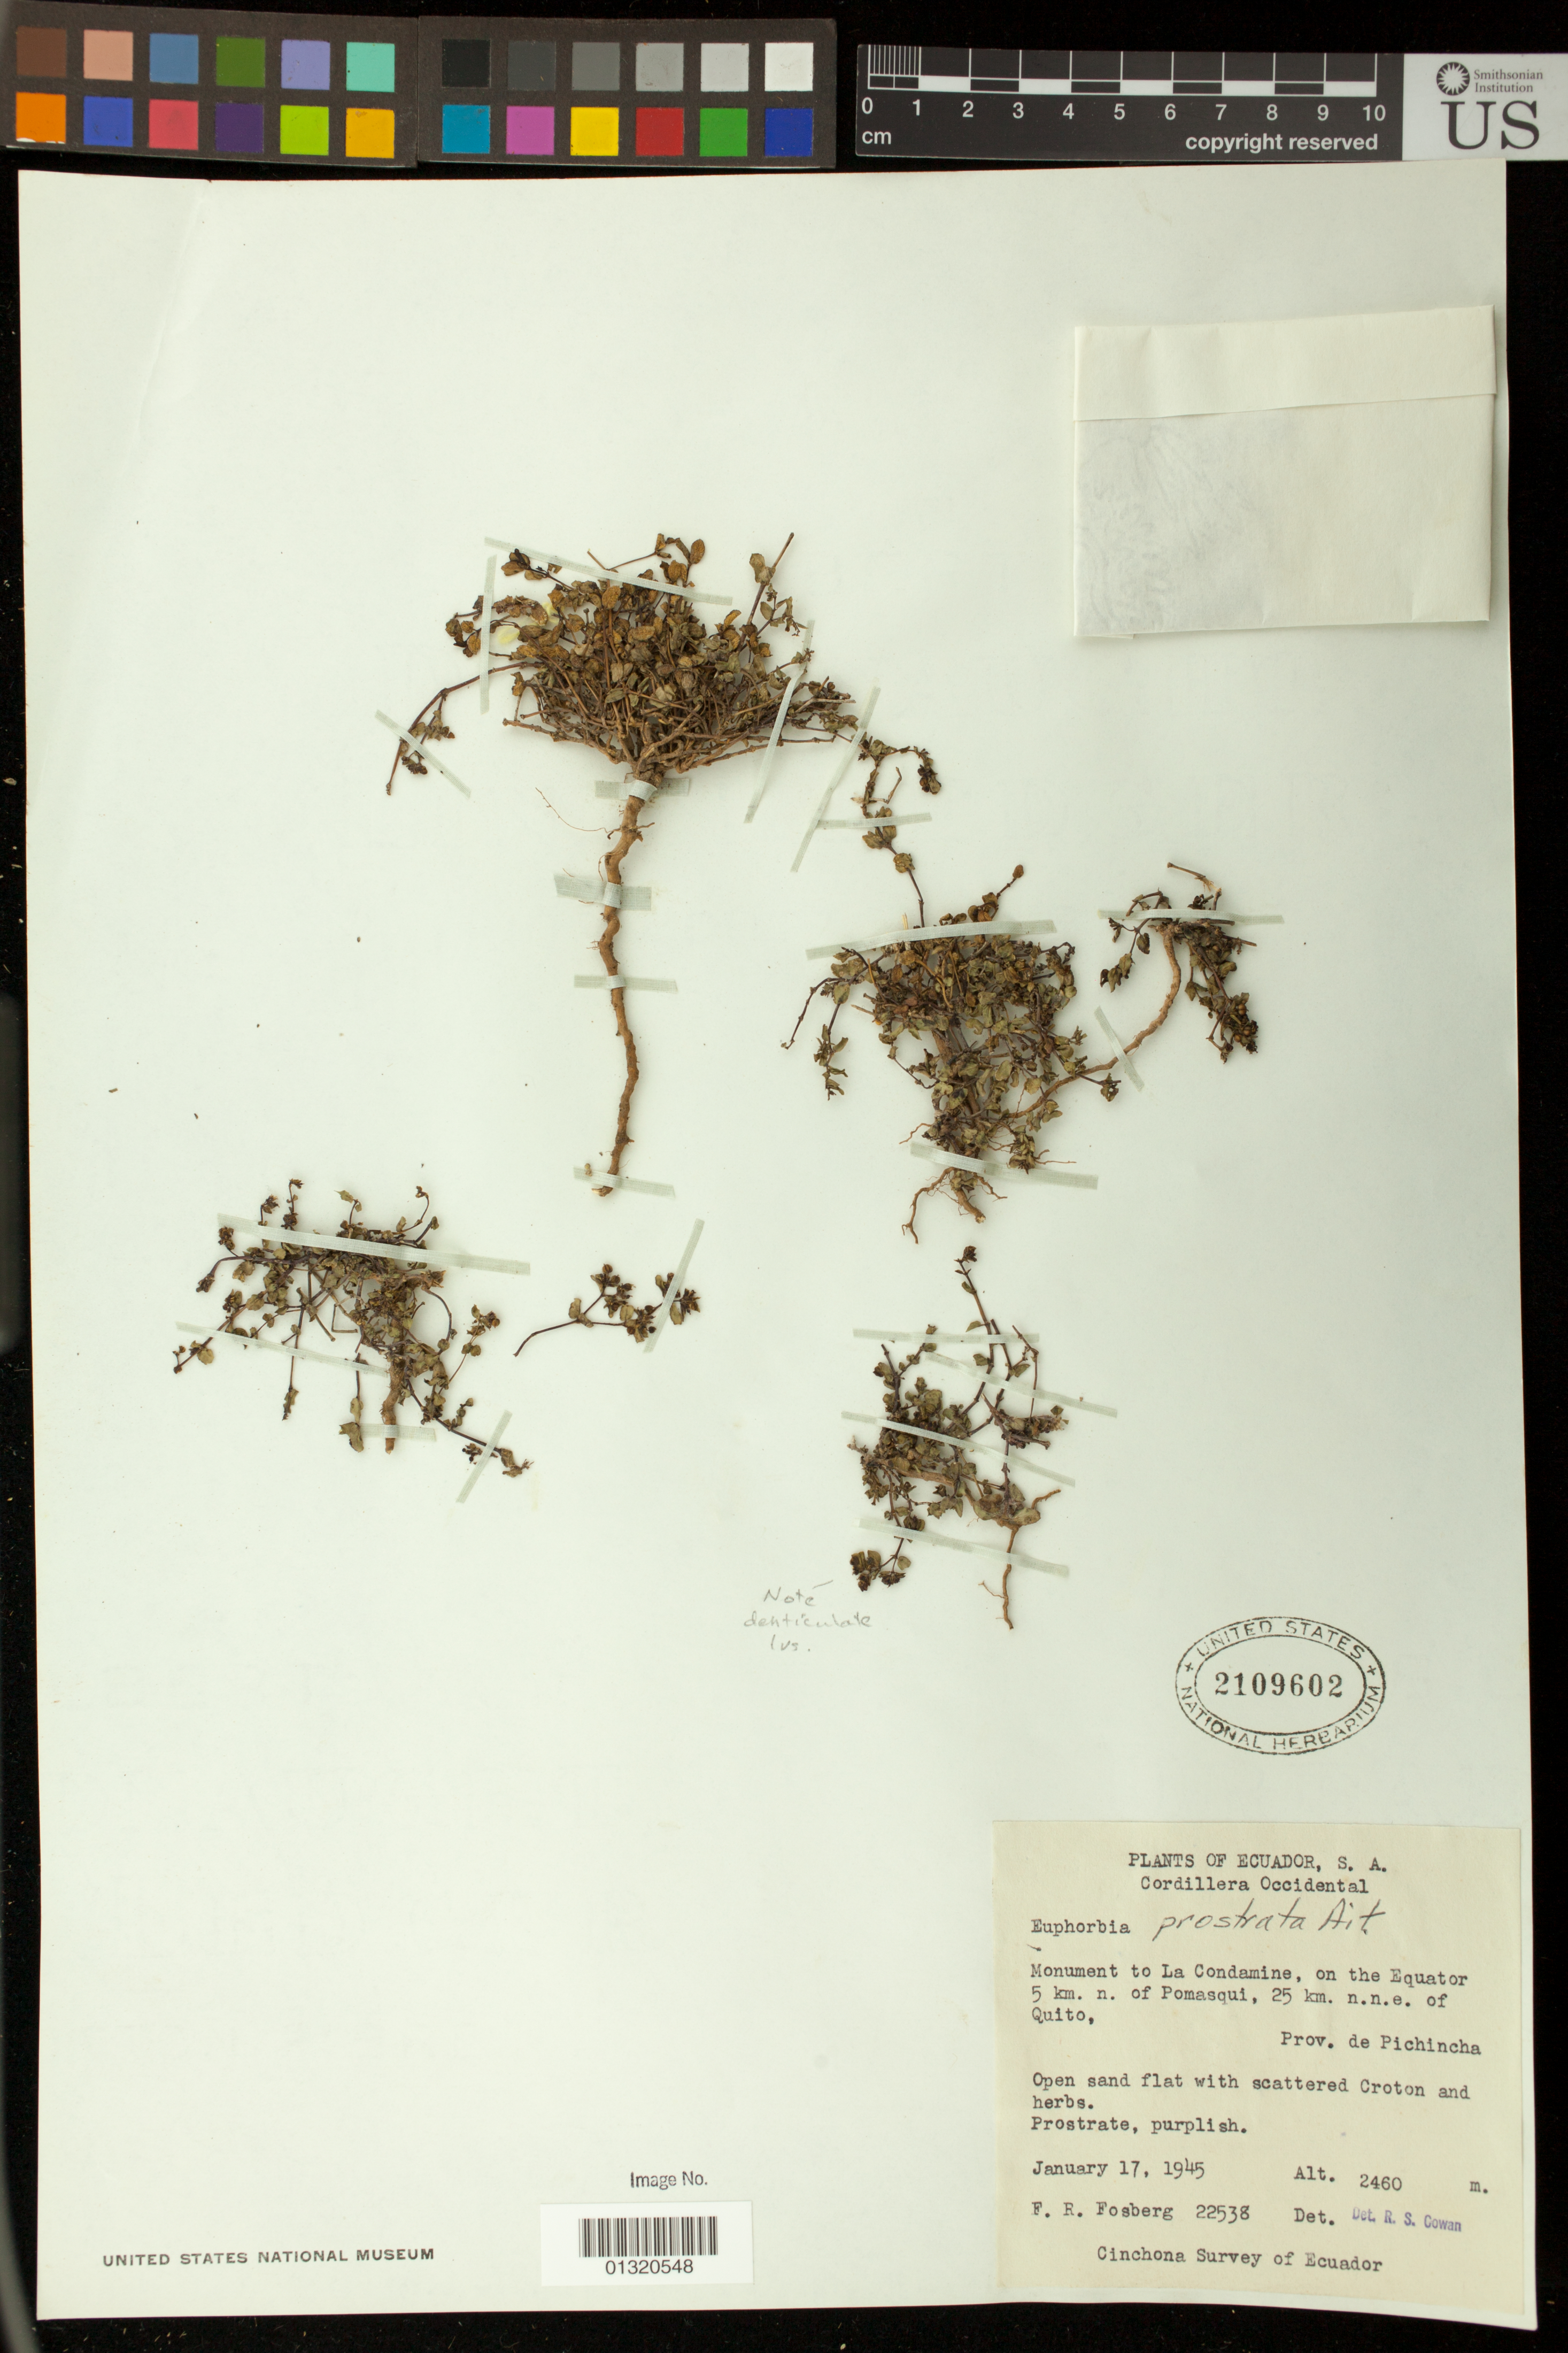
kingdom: Plantae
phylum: Tracheophyta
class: Magnoliopsida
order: Malpighiales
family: Euphorbiaceae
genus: Euphorbia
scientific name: Euphorbia prostrata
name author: Aiton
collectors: F. R. Fosberg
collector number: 22538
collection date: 1945-01-17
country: Ecuador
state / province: Pichincha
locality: Cordillera Occidental; Monument to La Condamine, on the Equator 5 km. n. of Pomasqui, 25 km. n.n.e. of Quito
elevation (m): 2460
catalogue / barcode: US 2109602